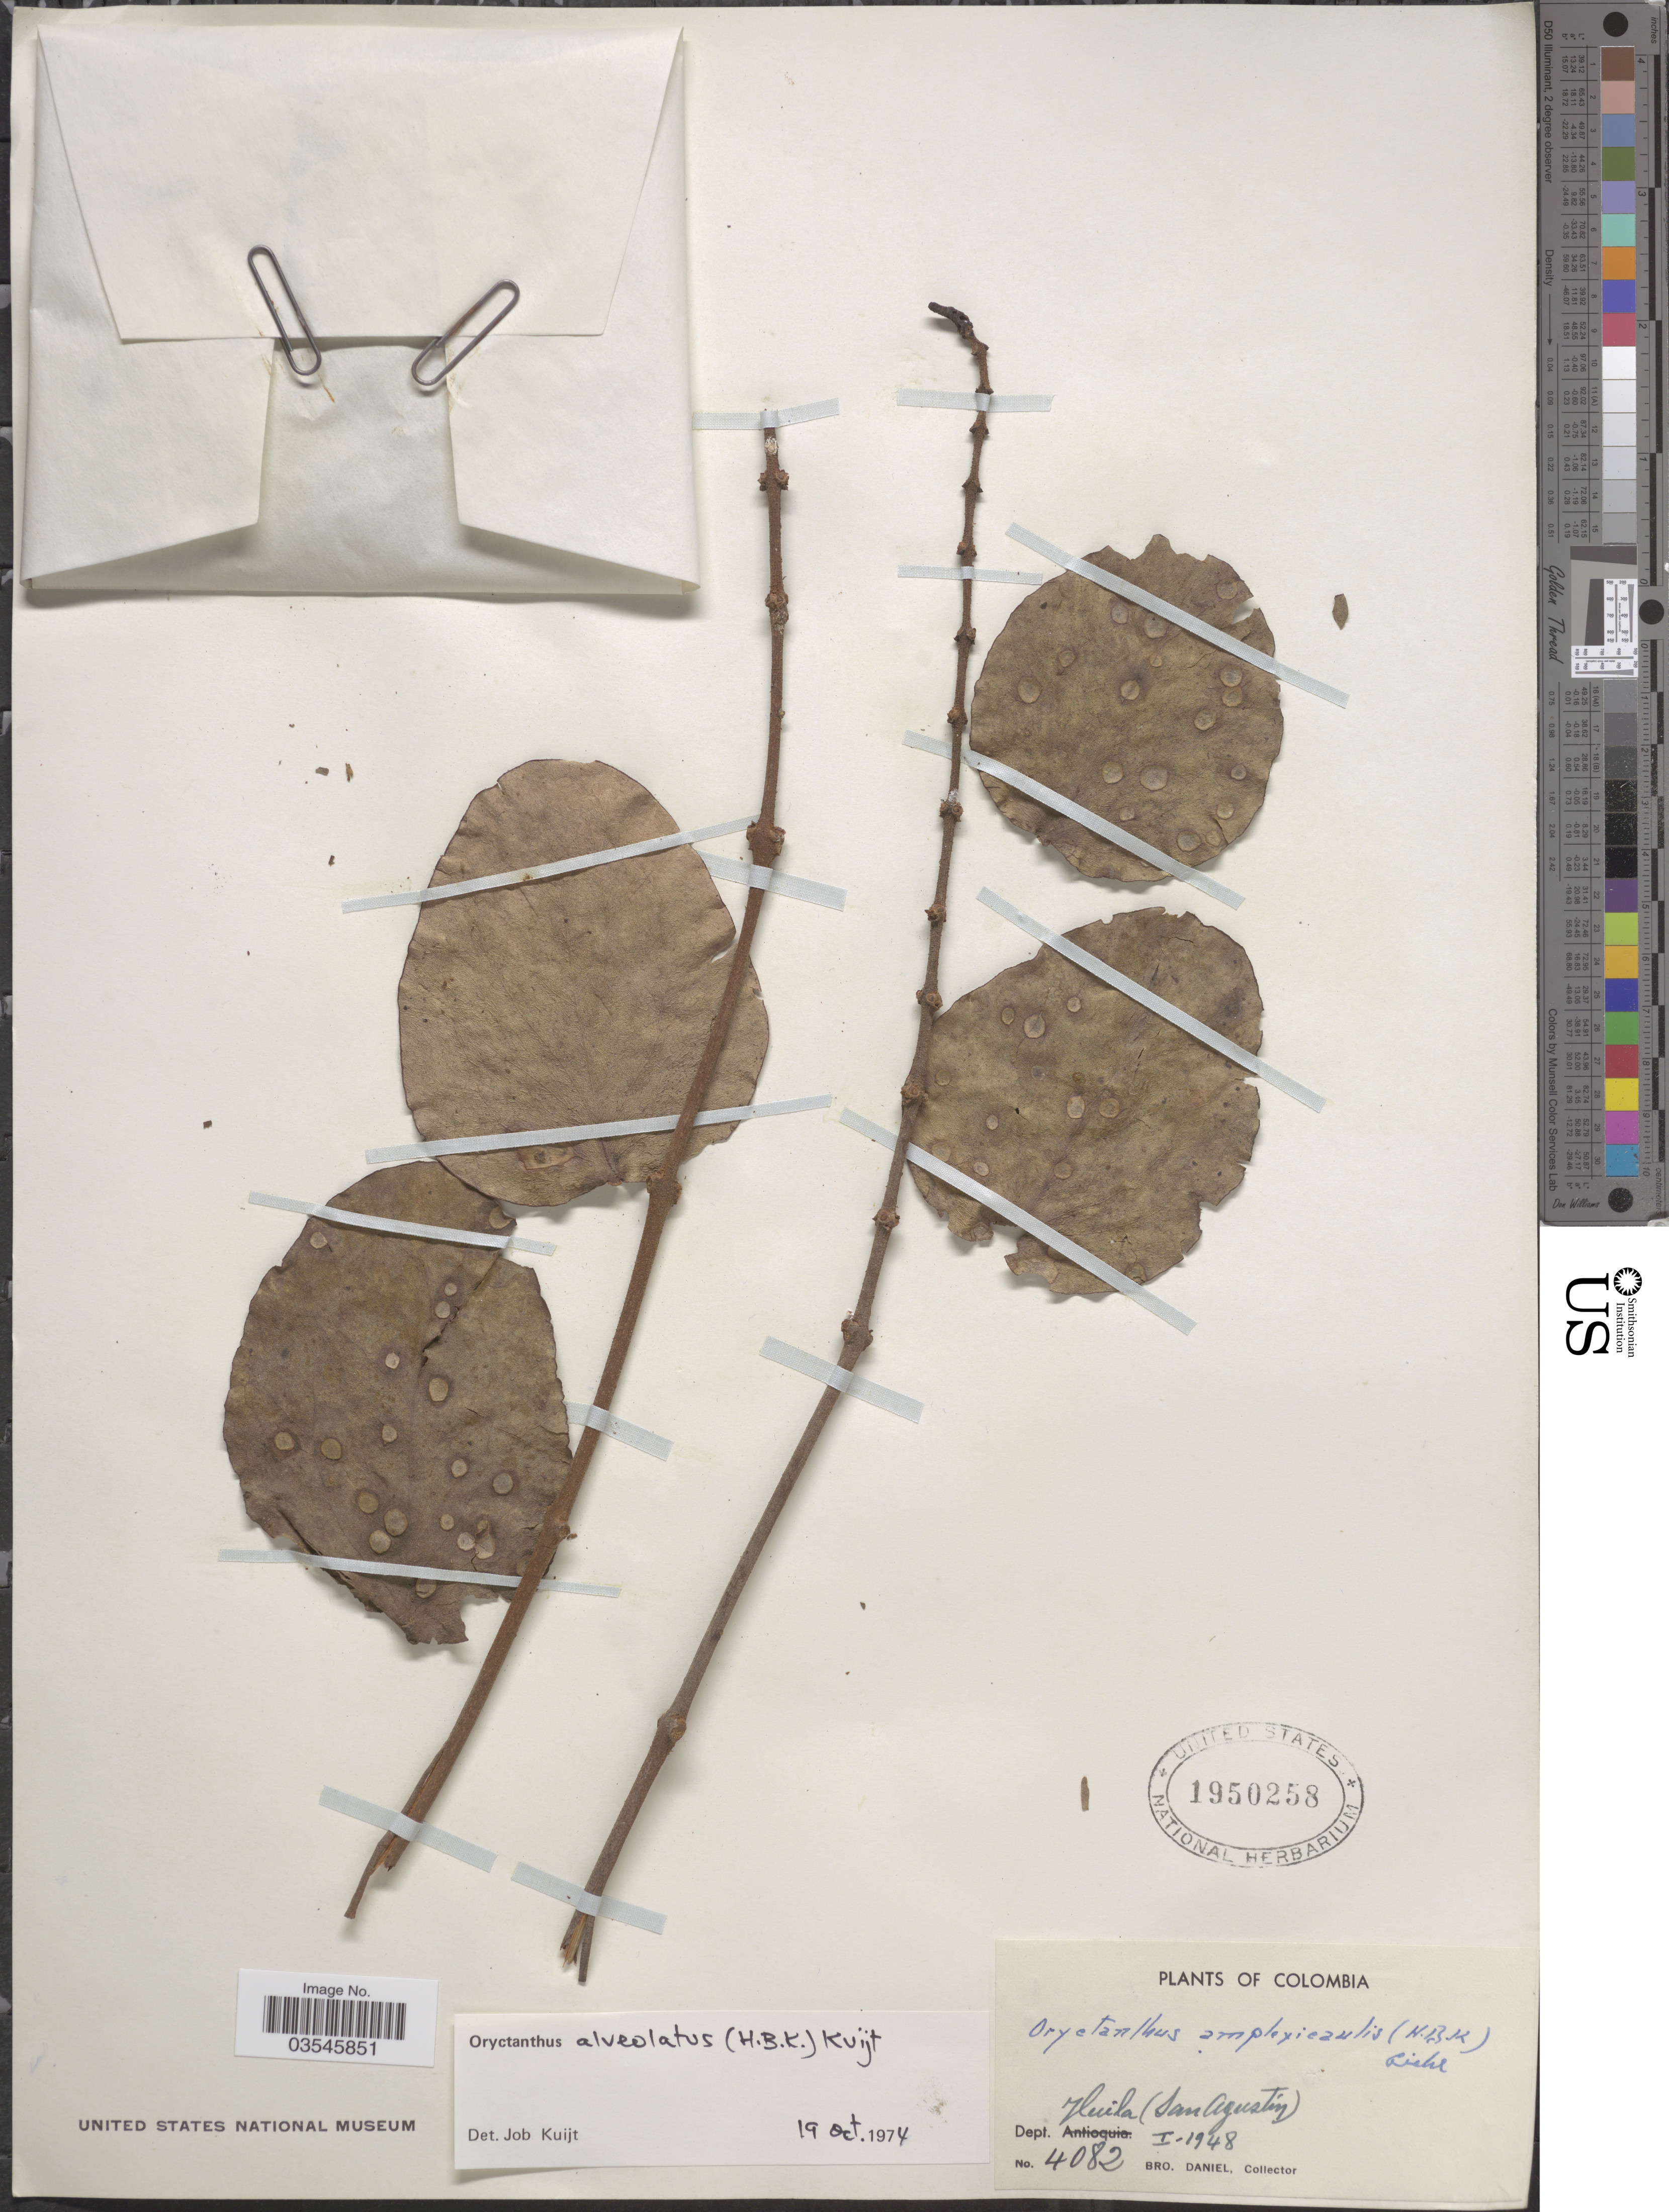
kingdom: Plantae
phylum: Tracheophyta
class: Magnoliopsida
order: Santalales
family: Loranthaceae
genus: Oryctanthus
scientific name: Oryctanthus alveolatus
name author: (Kunth) Kuijt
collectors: Bro. Daniel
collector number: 4082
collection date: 1948-01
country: Colombia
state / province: Huila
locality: Dept. Huila (San Agustin).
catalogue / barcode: US 1950258